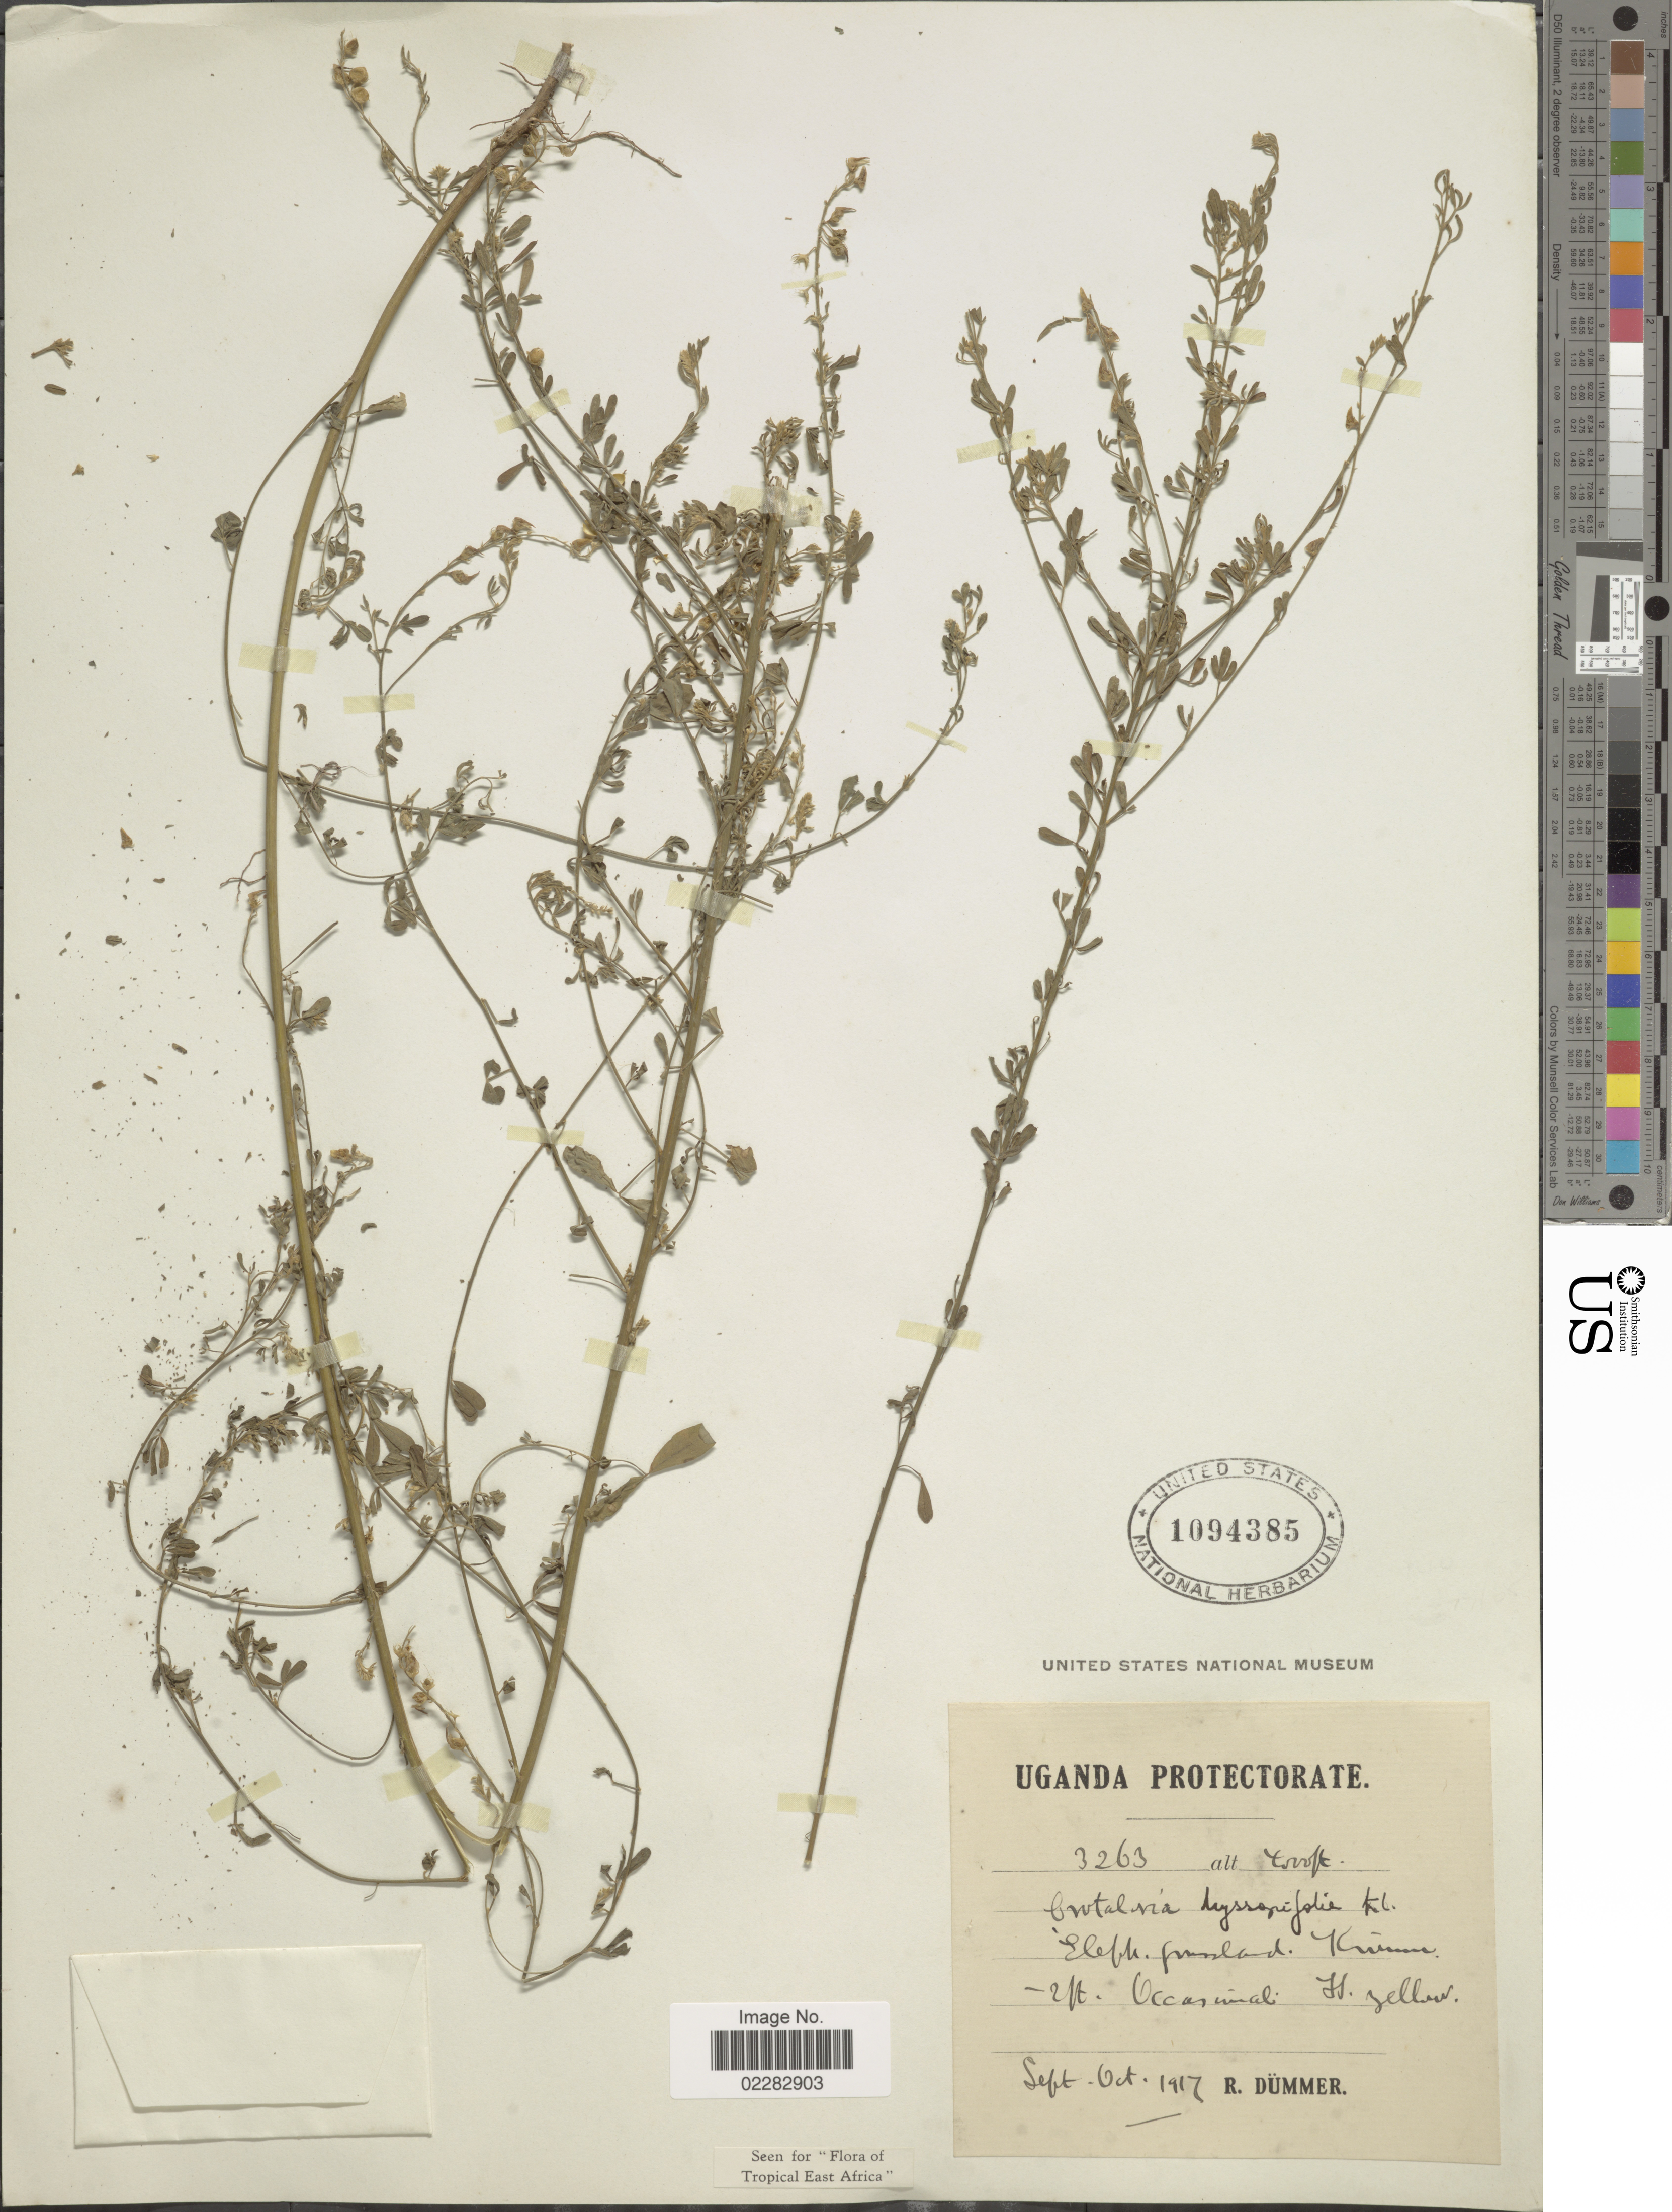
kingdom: Plantae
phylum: Tracheophyta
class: Magnoliopsida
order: Fabales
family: Fabaceae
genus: Crotalaria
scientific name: Crotalaria hyssopifolia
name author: Klotzsch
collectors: R. A. Dümmer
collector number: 3263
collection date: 1917-09/1917-10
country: Uganda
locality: Kivumu. [interpreted]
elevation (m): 1219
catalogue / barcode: US 1094385